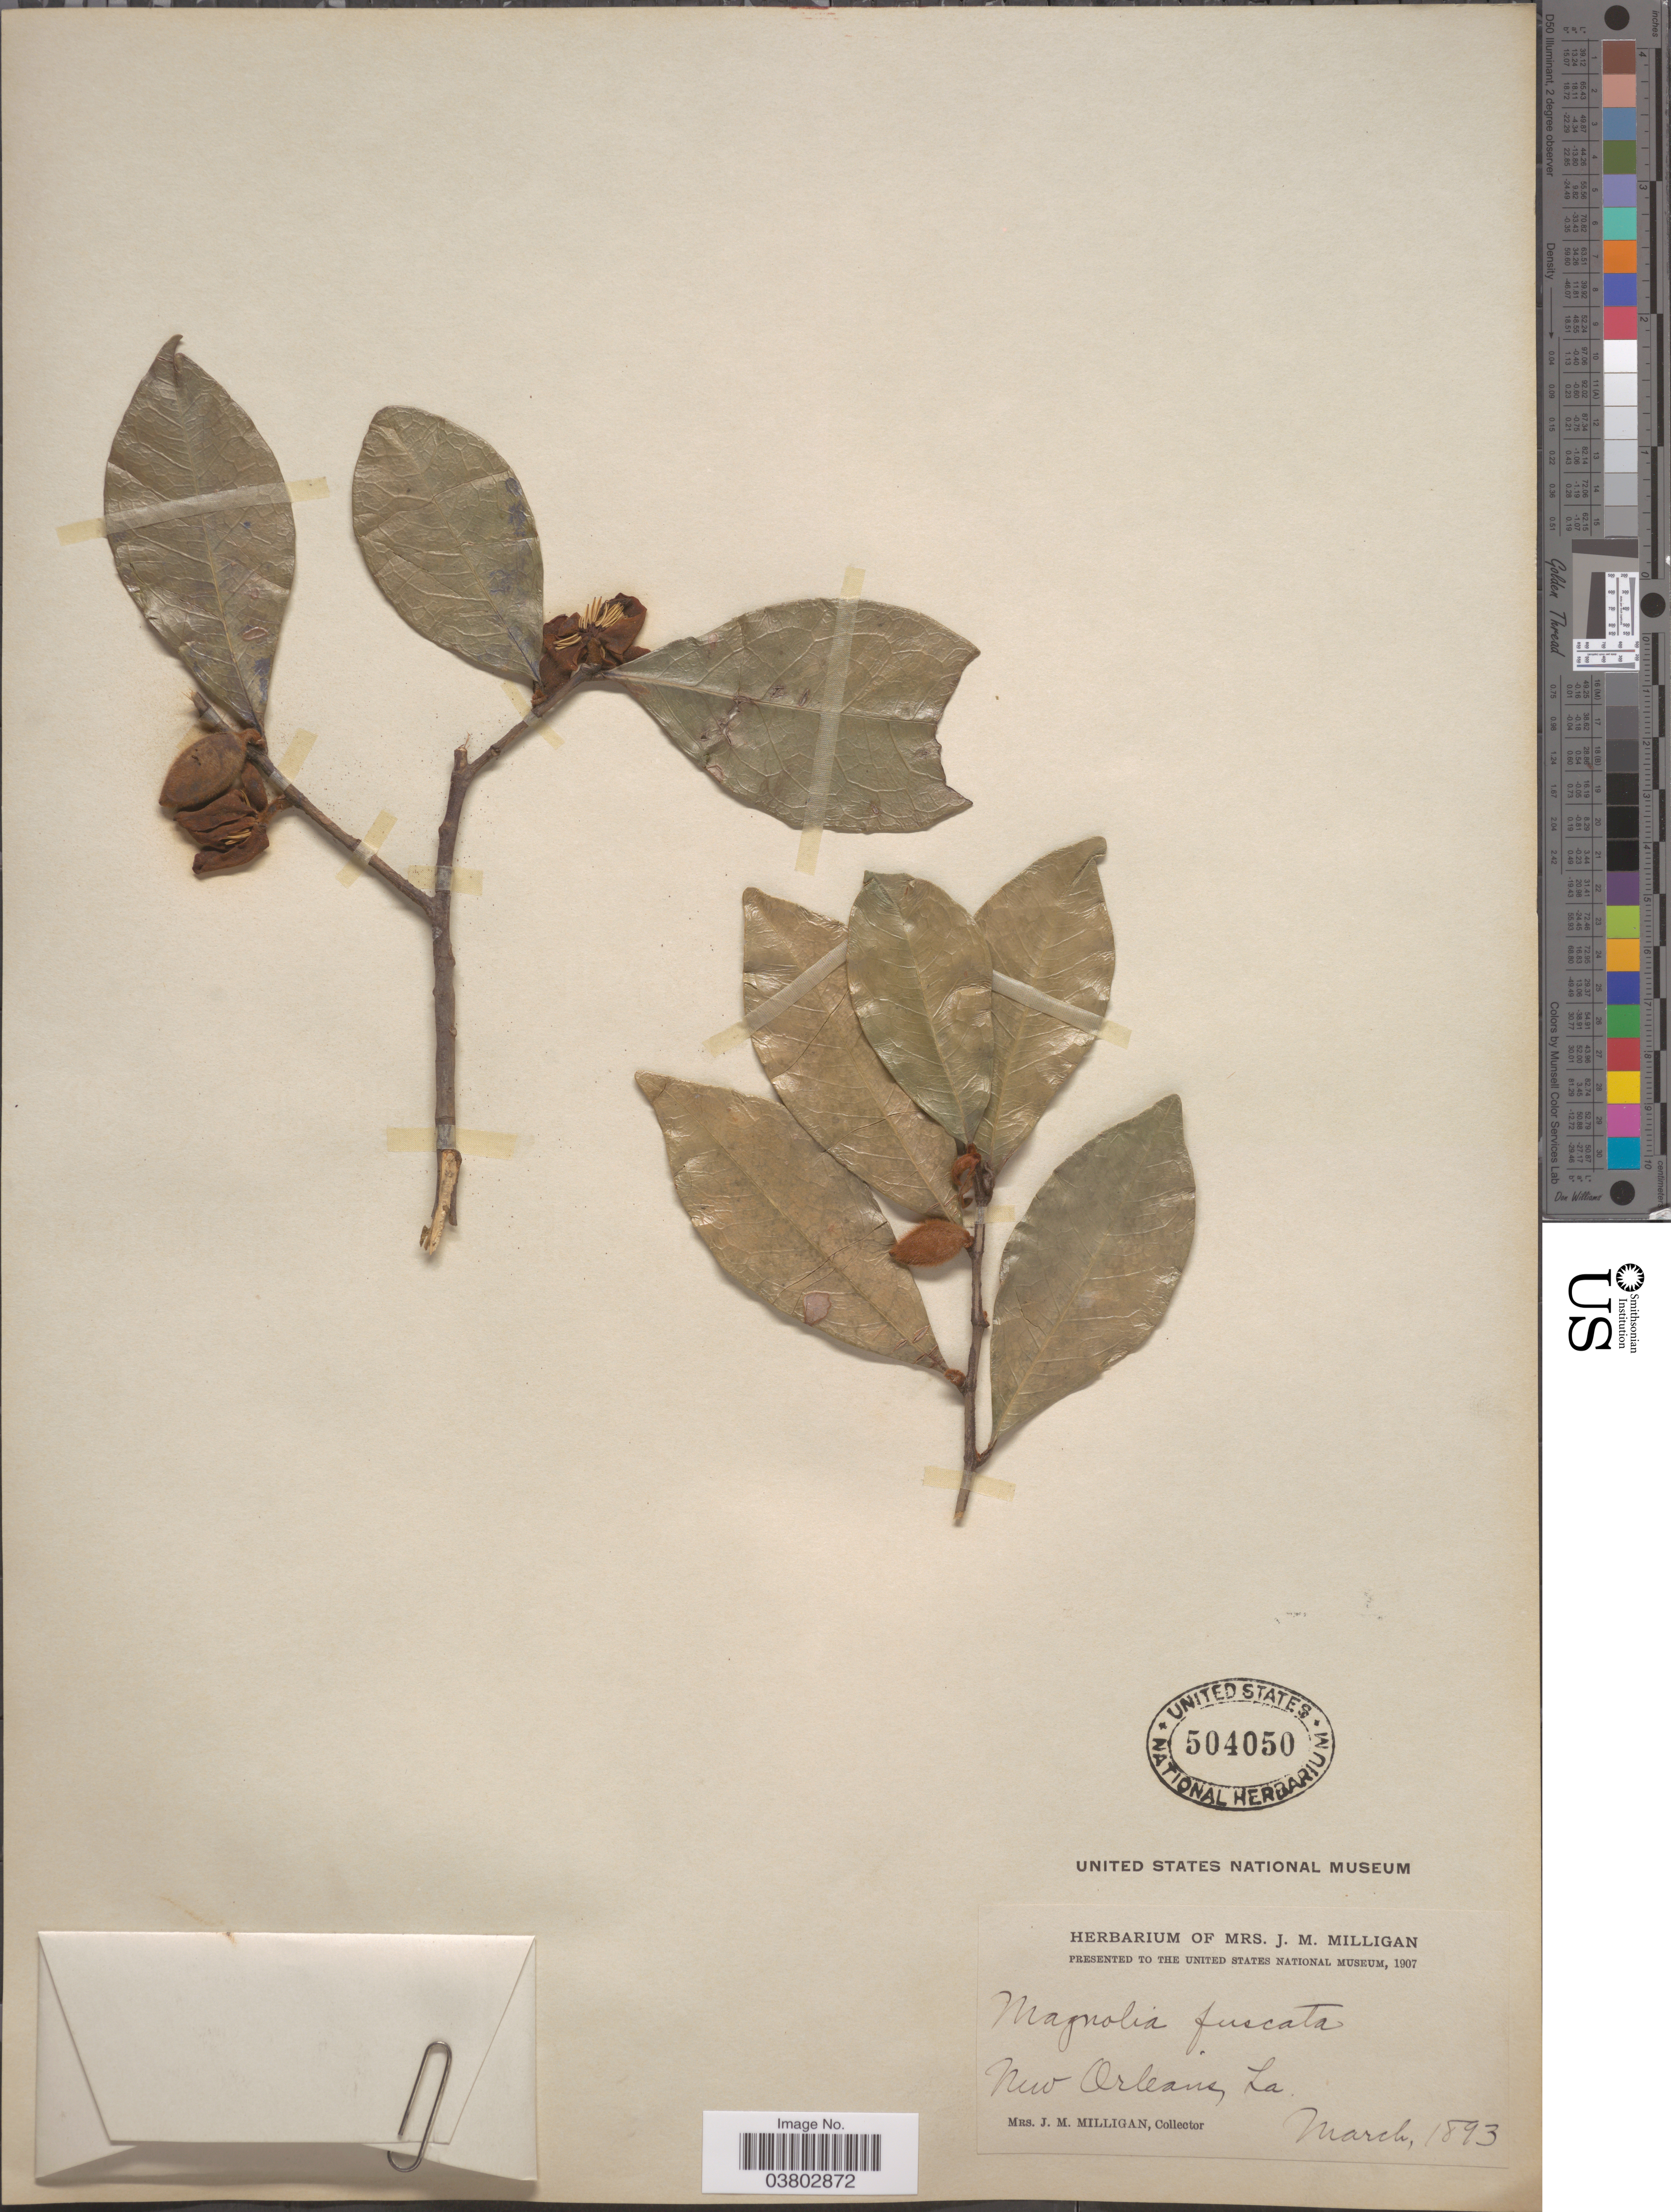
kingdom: Plantae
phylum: Tracheophyta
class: Magnoliopsida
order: Magnoliales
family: Magnoliaceae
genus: Magnolia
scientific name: Magnolia fuscata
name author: Andrews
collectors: J. Milligan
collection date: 1893-03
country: United States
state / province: Louisiana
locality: New Orleans.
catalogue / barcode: US 504050